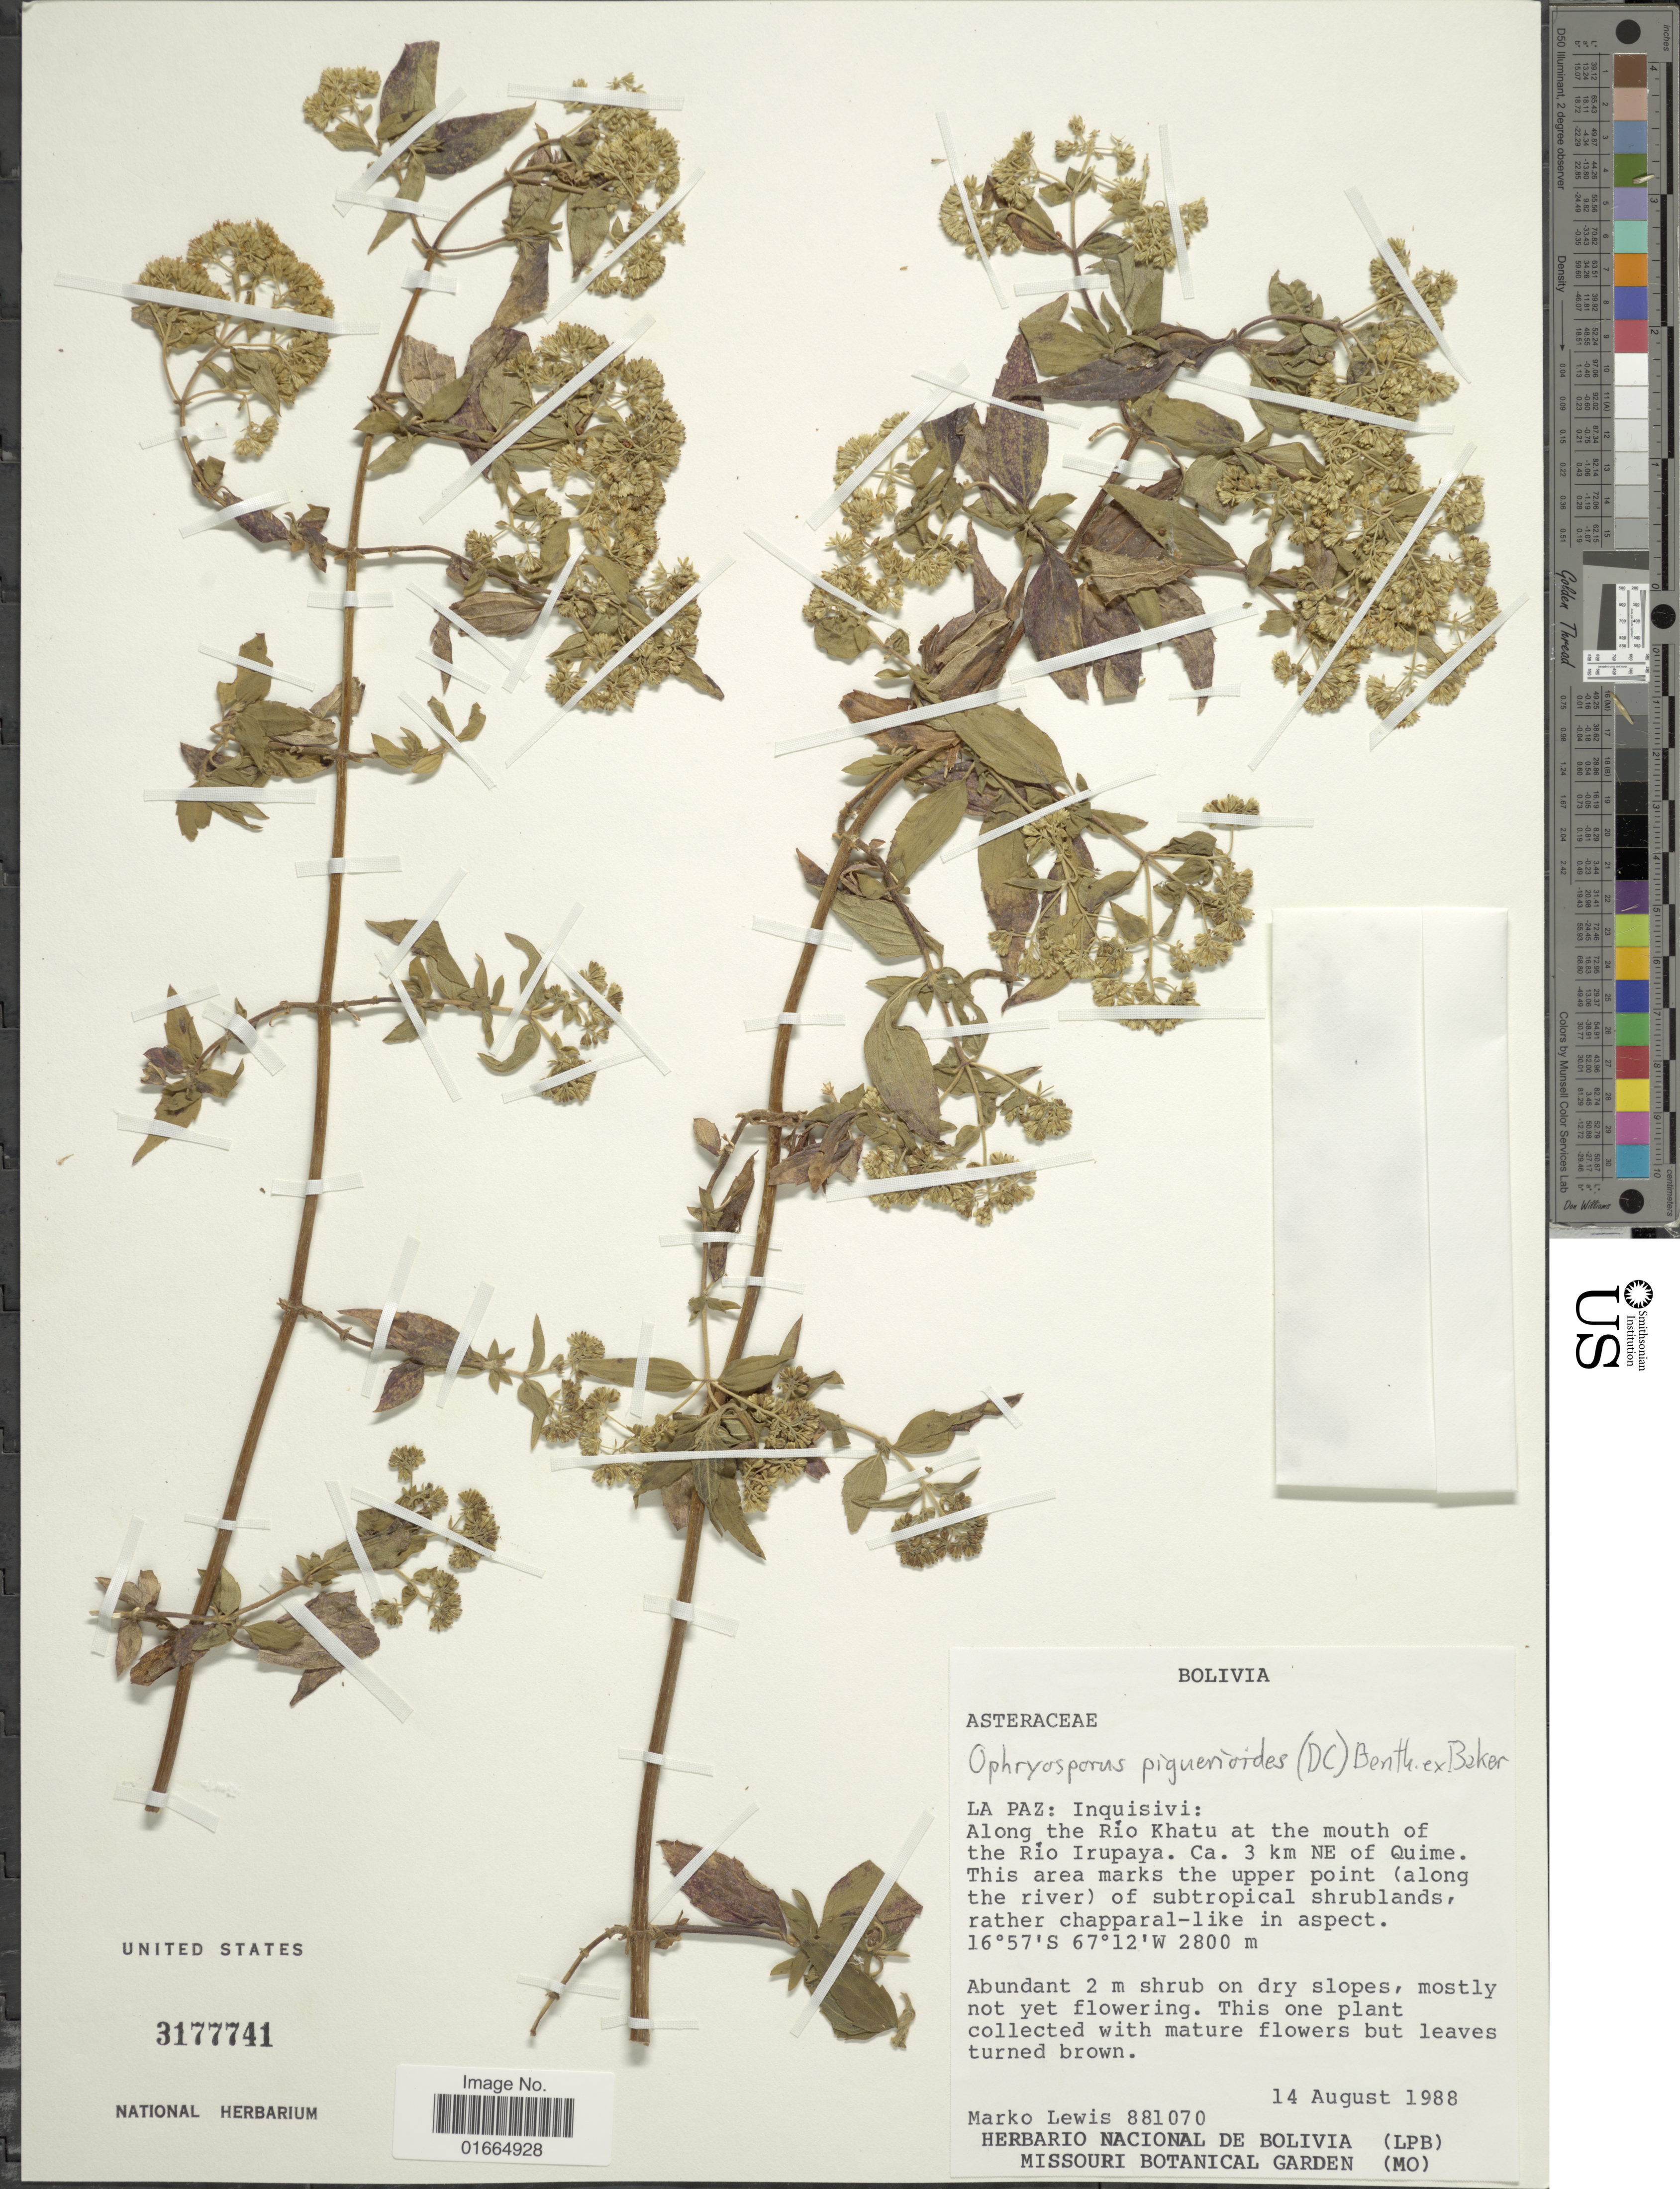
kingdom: Plantae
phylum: Tracheophyta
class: Magnoliopsida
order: Asterales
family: Asteraceae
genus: Ophryosporus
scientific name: Ophryosporus piquerioides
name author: (DC.) Benth. ex Baker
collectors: M. A. Lewis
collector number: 881070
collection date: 1988-08-14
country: Bolivia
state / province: La Paz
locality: La Paz: Inquivisi: Along the Rio Khatu at the mouth of the Rio Irupaya. Ca. 3 km NE of Quime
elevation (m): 2800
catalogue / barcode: US 3177741